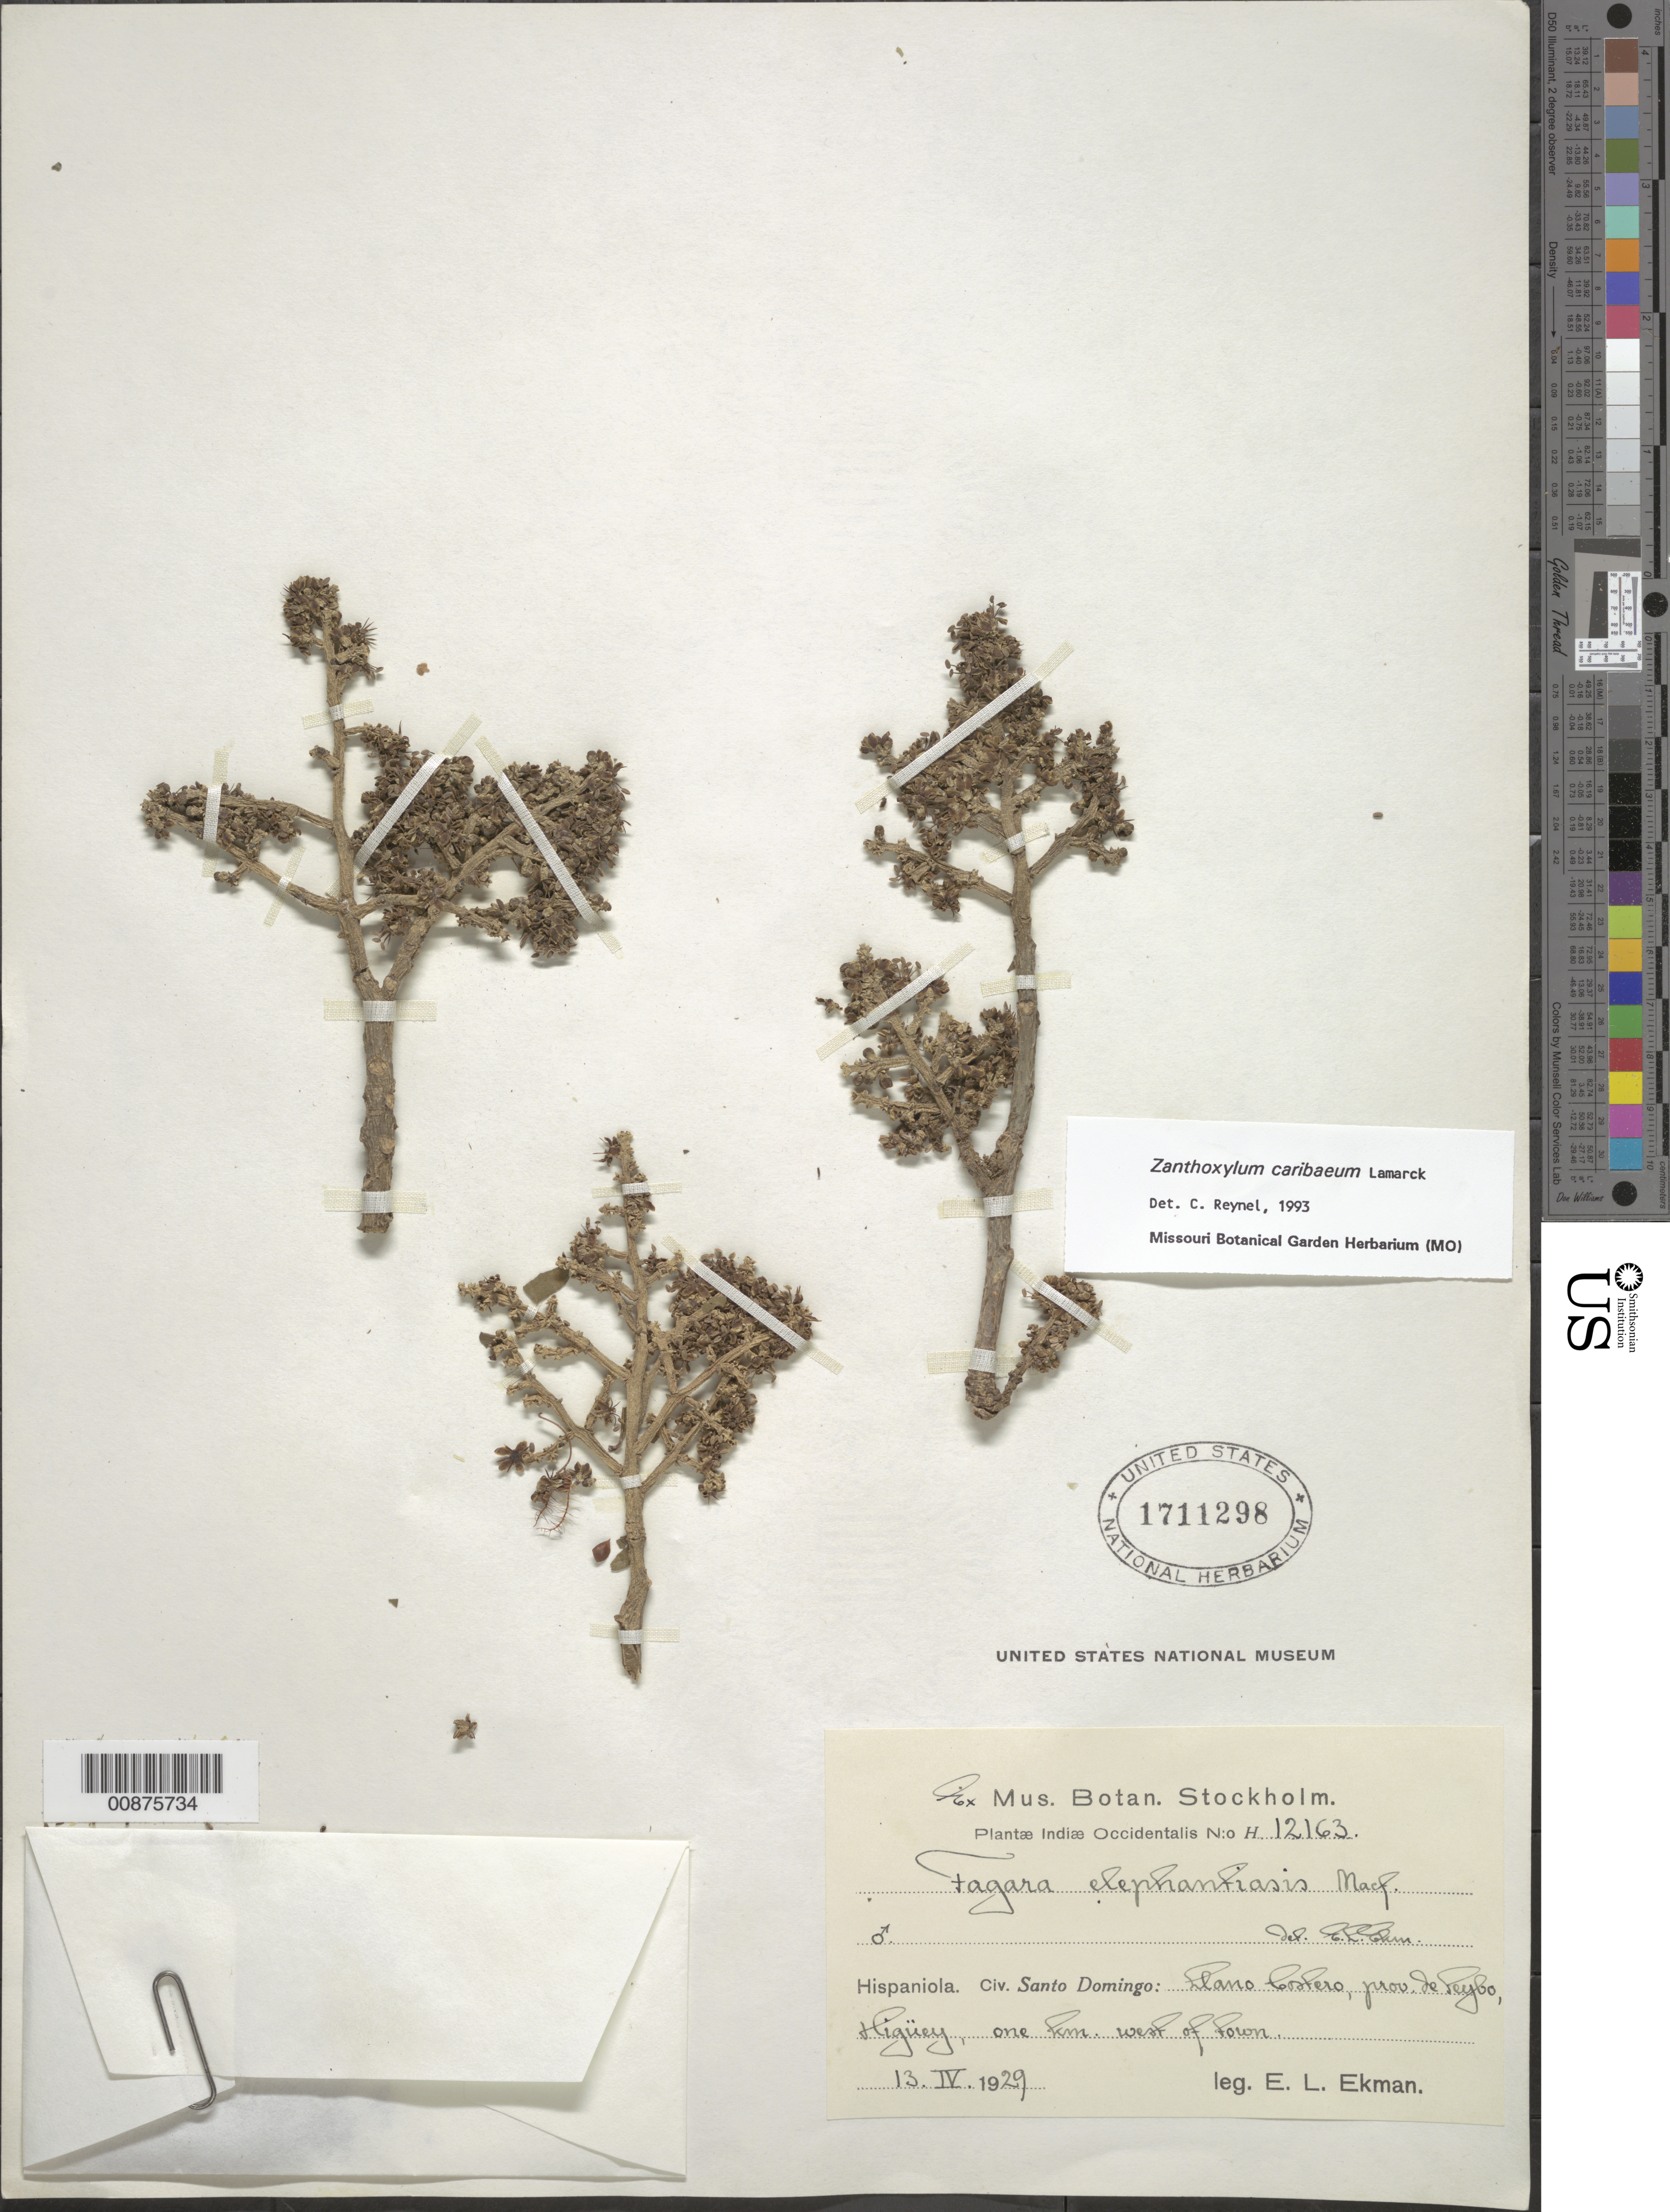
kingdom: Plantae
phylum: Tracheophyta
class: Magnoliopsida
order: Sapindales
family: Rutaceae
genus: Zanthoxylum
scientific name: Zanthoxylum caribaeum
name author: Lam.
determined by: Reynel, Carlos A., (MO), Missouri Botanical Garden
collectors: E. L. Ekman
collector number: H 12163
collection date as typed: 13 Apr 1929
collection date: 1929-04-13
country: Dominican Republic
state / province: El Seibo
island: Hispaniola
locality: Llano Costero, Higüey, 1 km. W of town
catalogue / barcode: US 1711298